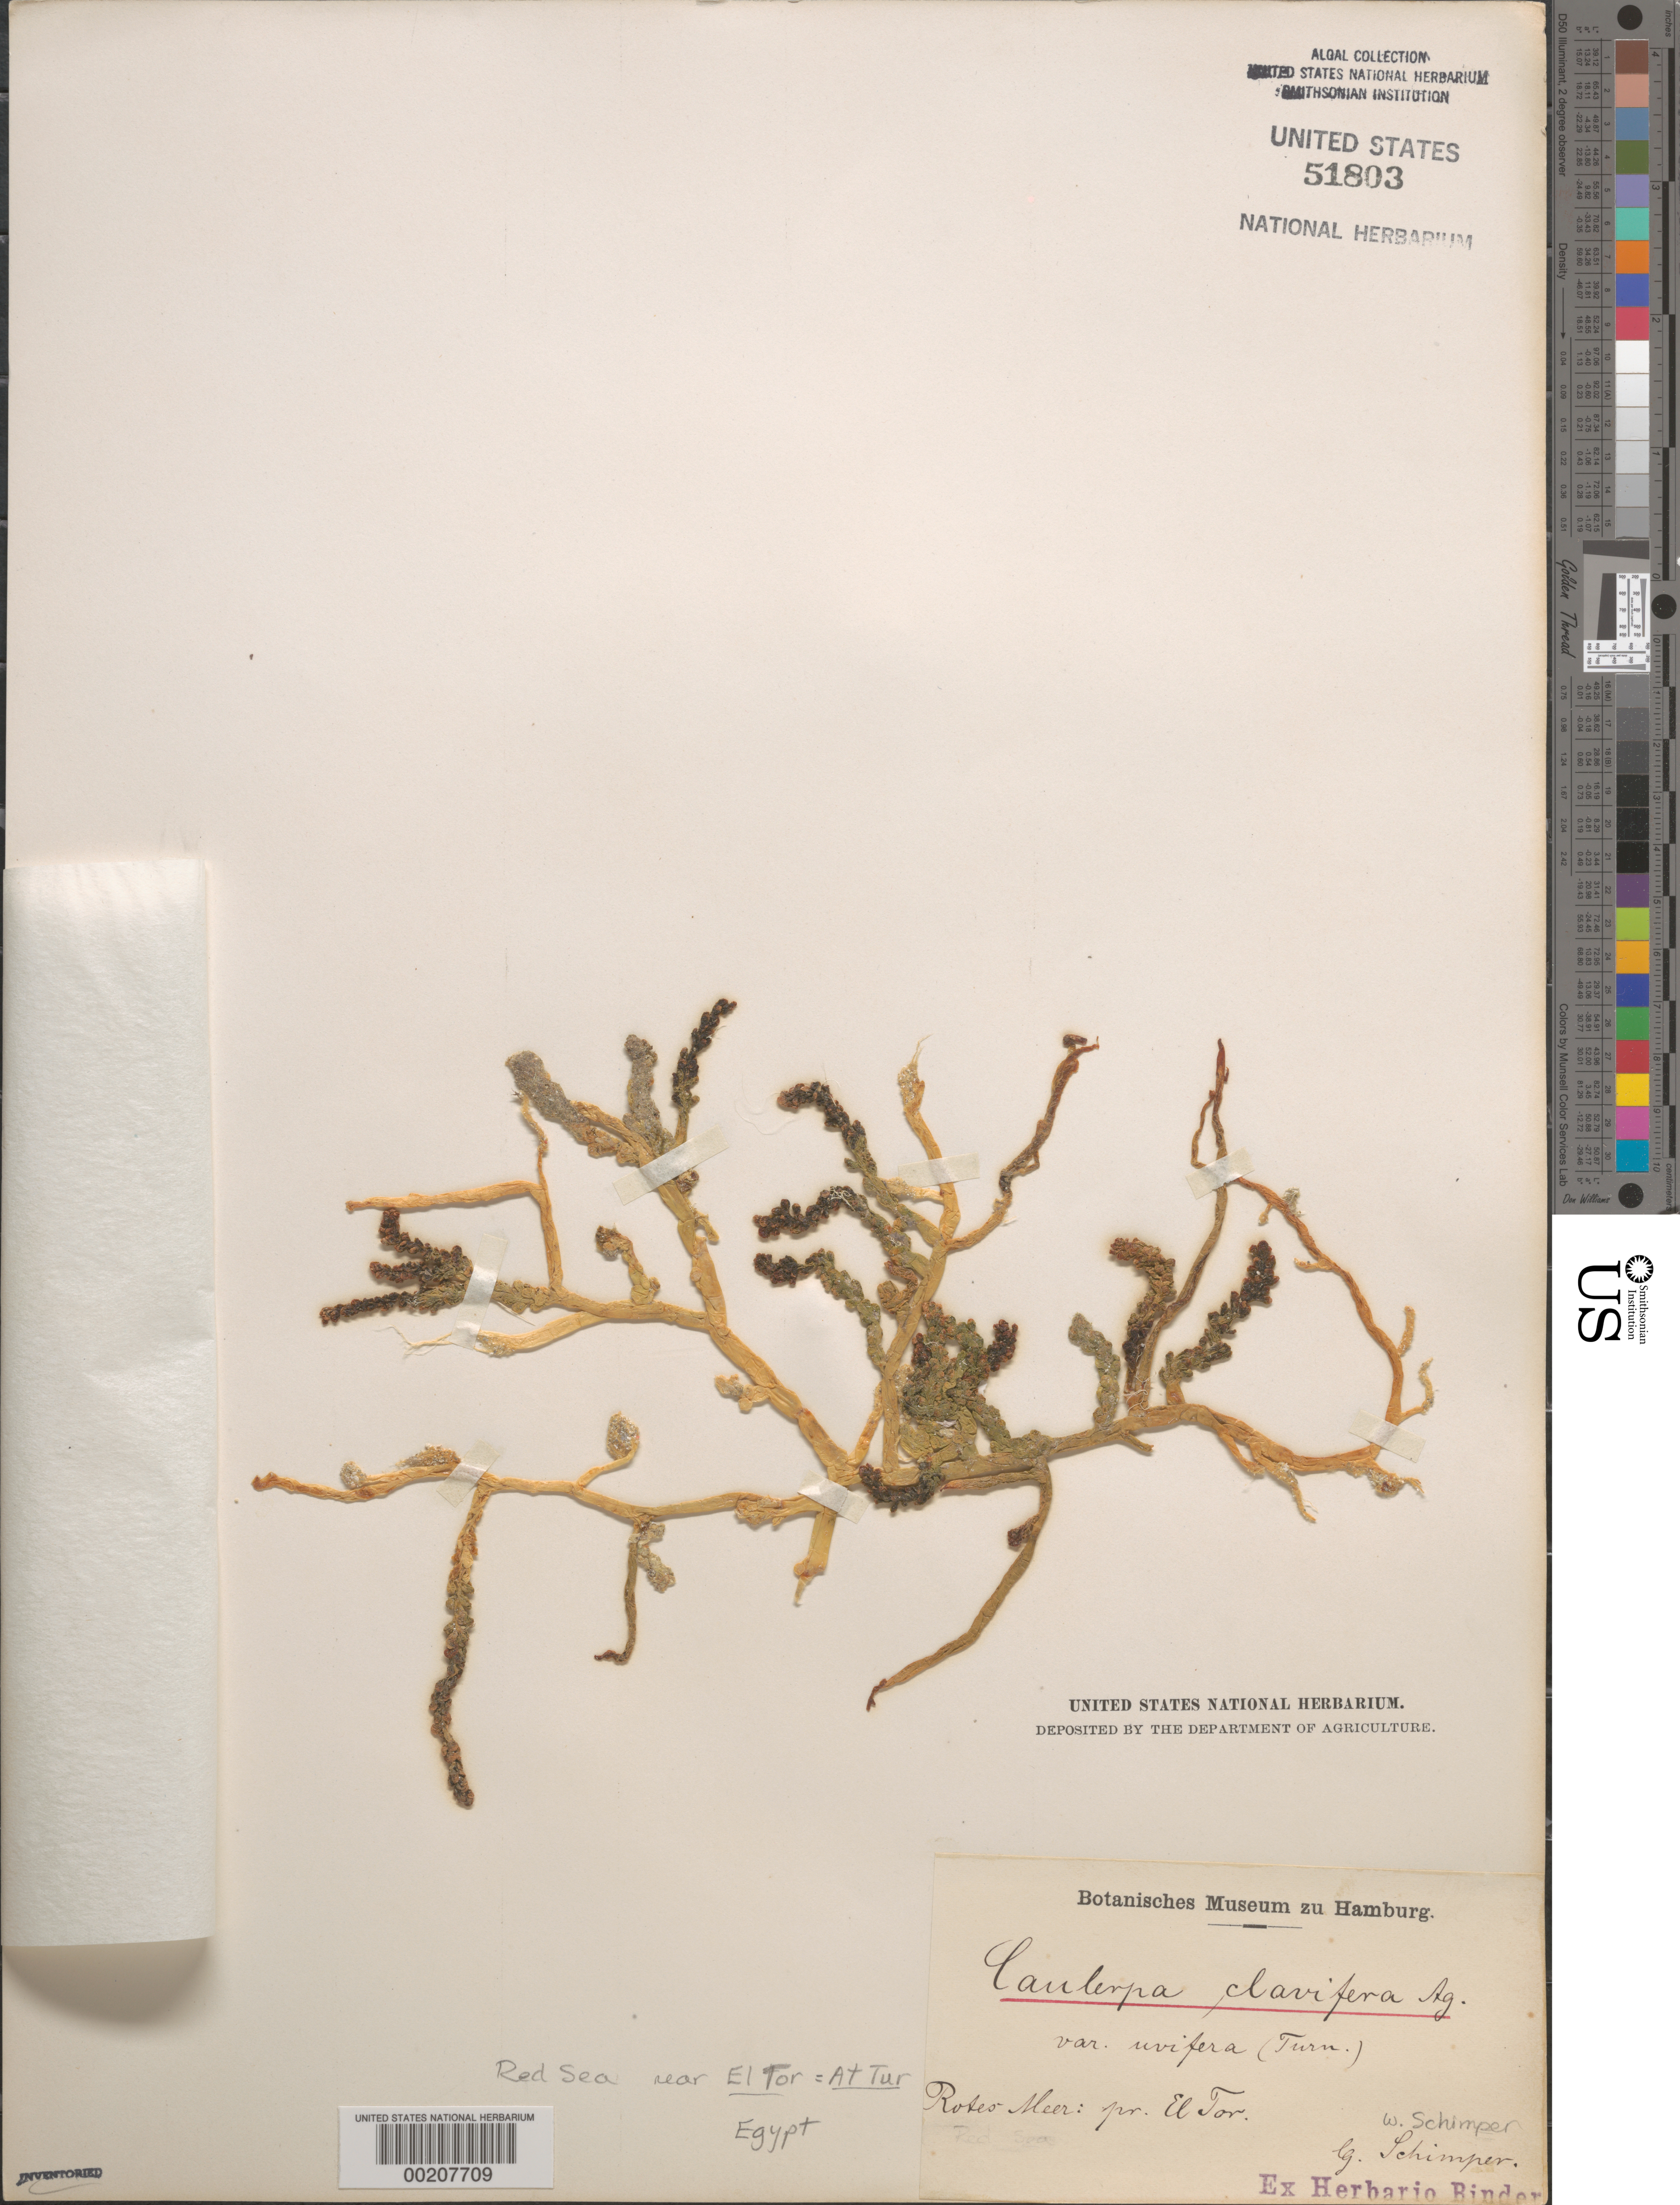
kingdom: Plantae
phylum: Chlorophyta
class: Ulvophyceae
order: Bryopsidales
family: Caulerpaceae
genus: Caulerpa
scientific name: Caulerpa racemosa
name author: (Forssk.) J. Agardh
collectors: W. Schimper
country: Egypt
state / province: Janub Sina'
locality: Red Sea near At Tur (El Tor)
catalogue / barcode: US 51803